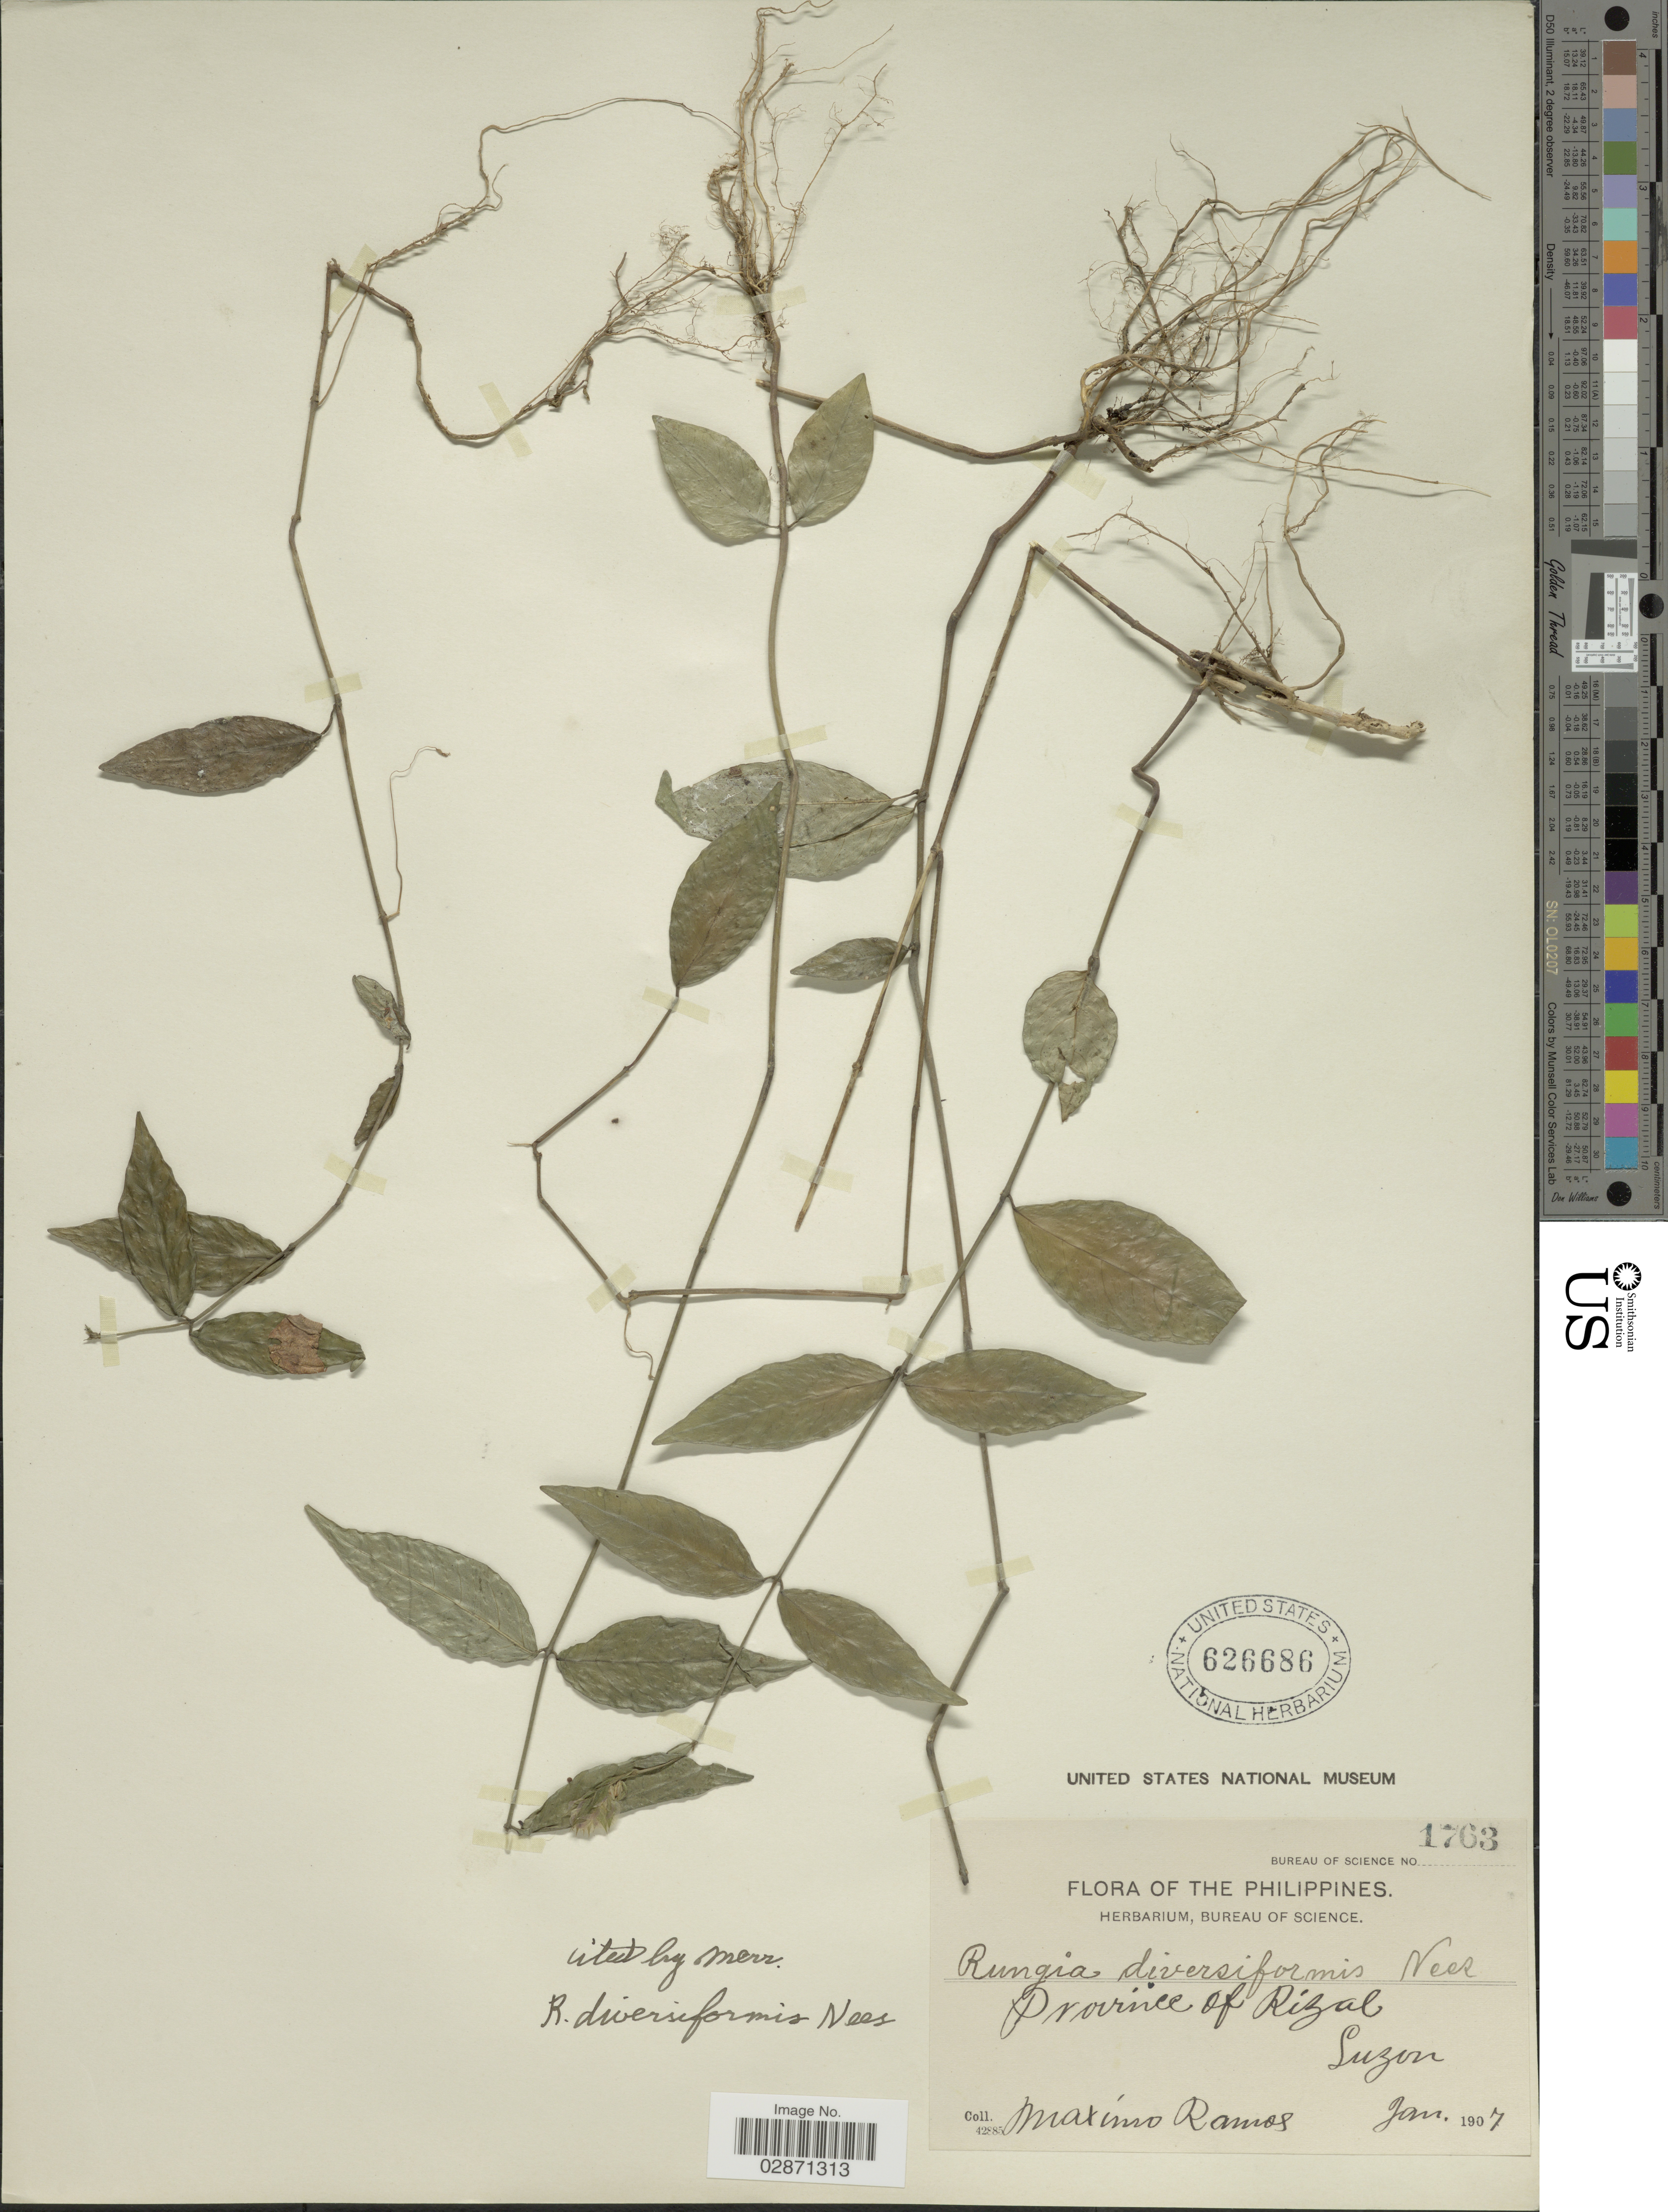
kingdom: Plantae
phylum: Tracheophyta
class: Magnoliopsida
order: Lamiales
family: Acanthaceae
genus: Rungia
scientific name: Rungia diversiformis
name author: Nees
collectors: M. Ramos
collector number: Bureau of Science 1763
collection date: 1907-01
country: Philippines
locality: Province of Rizal. Luzon.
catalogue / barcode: US 626686